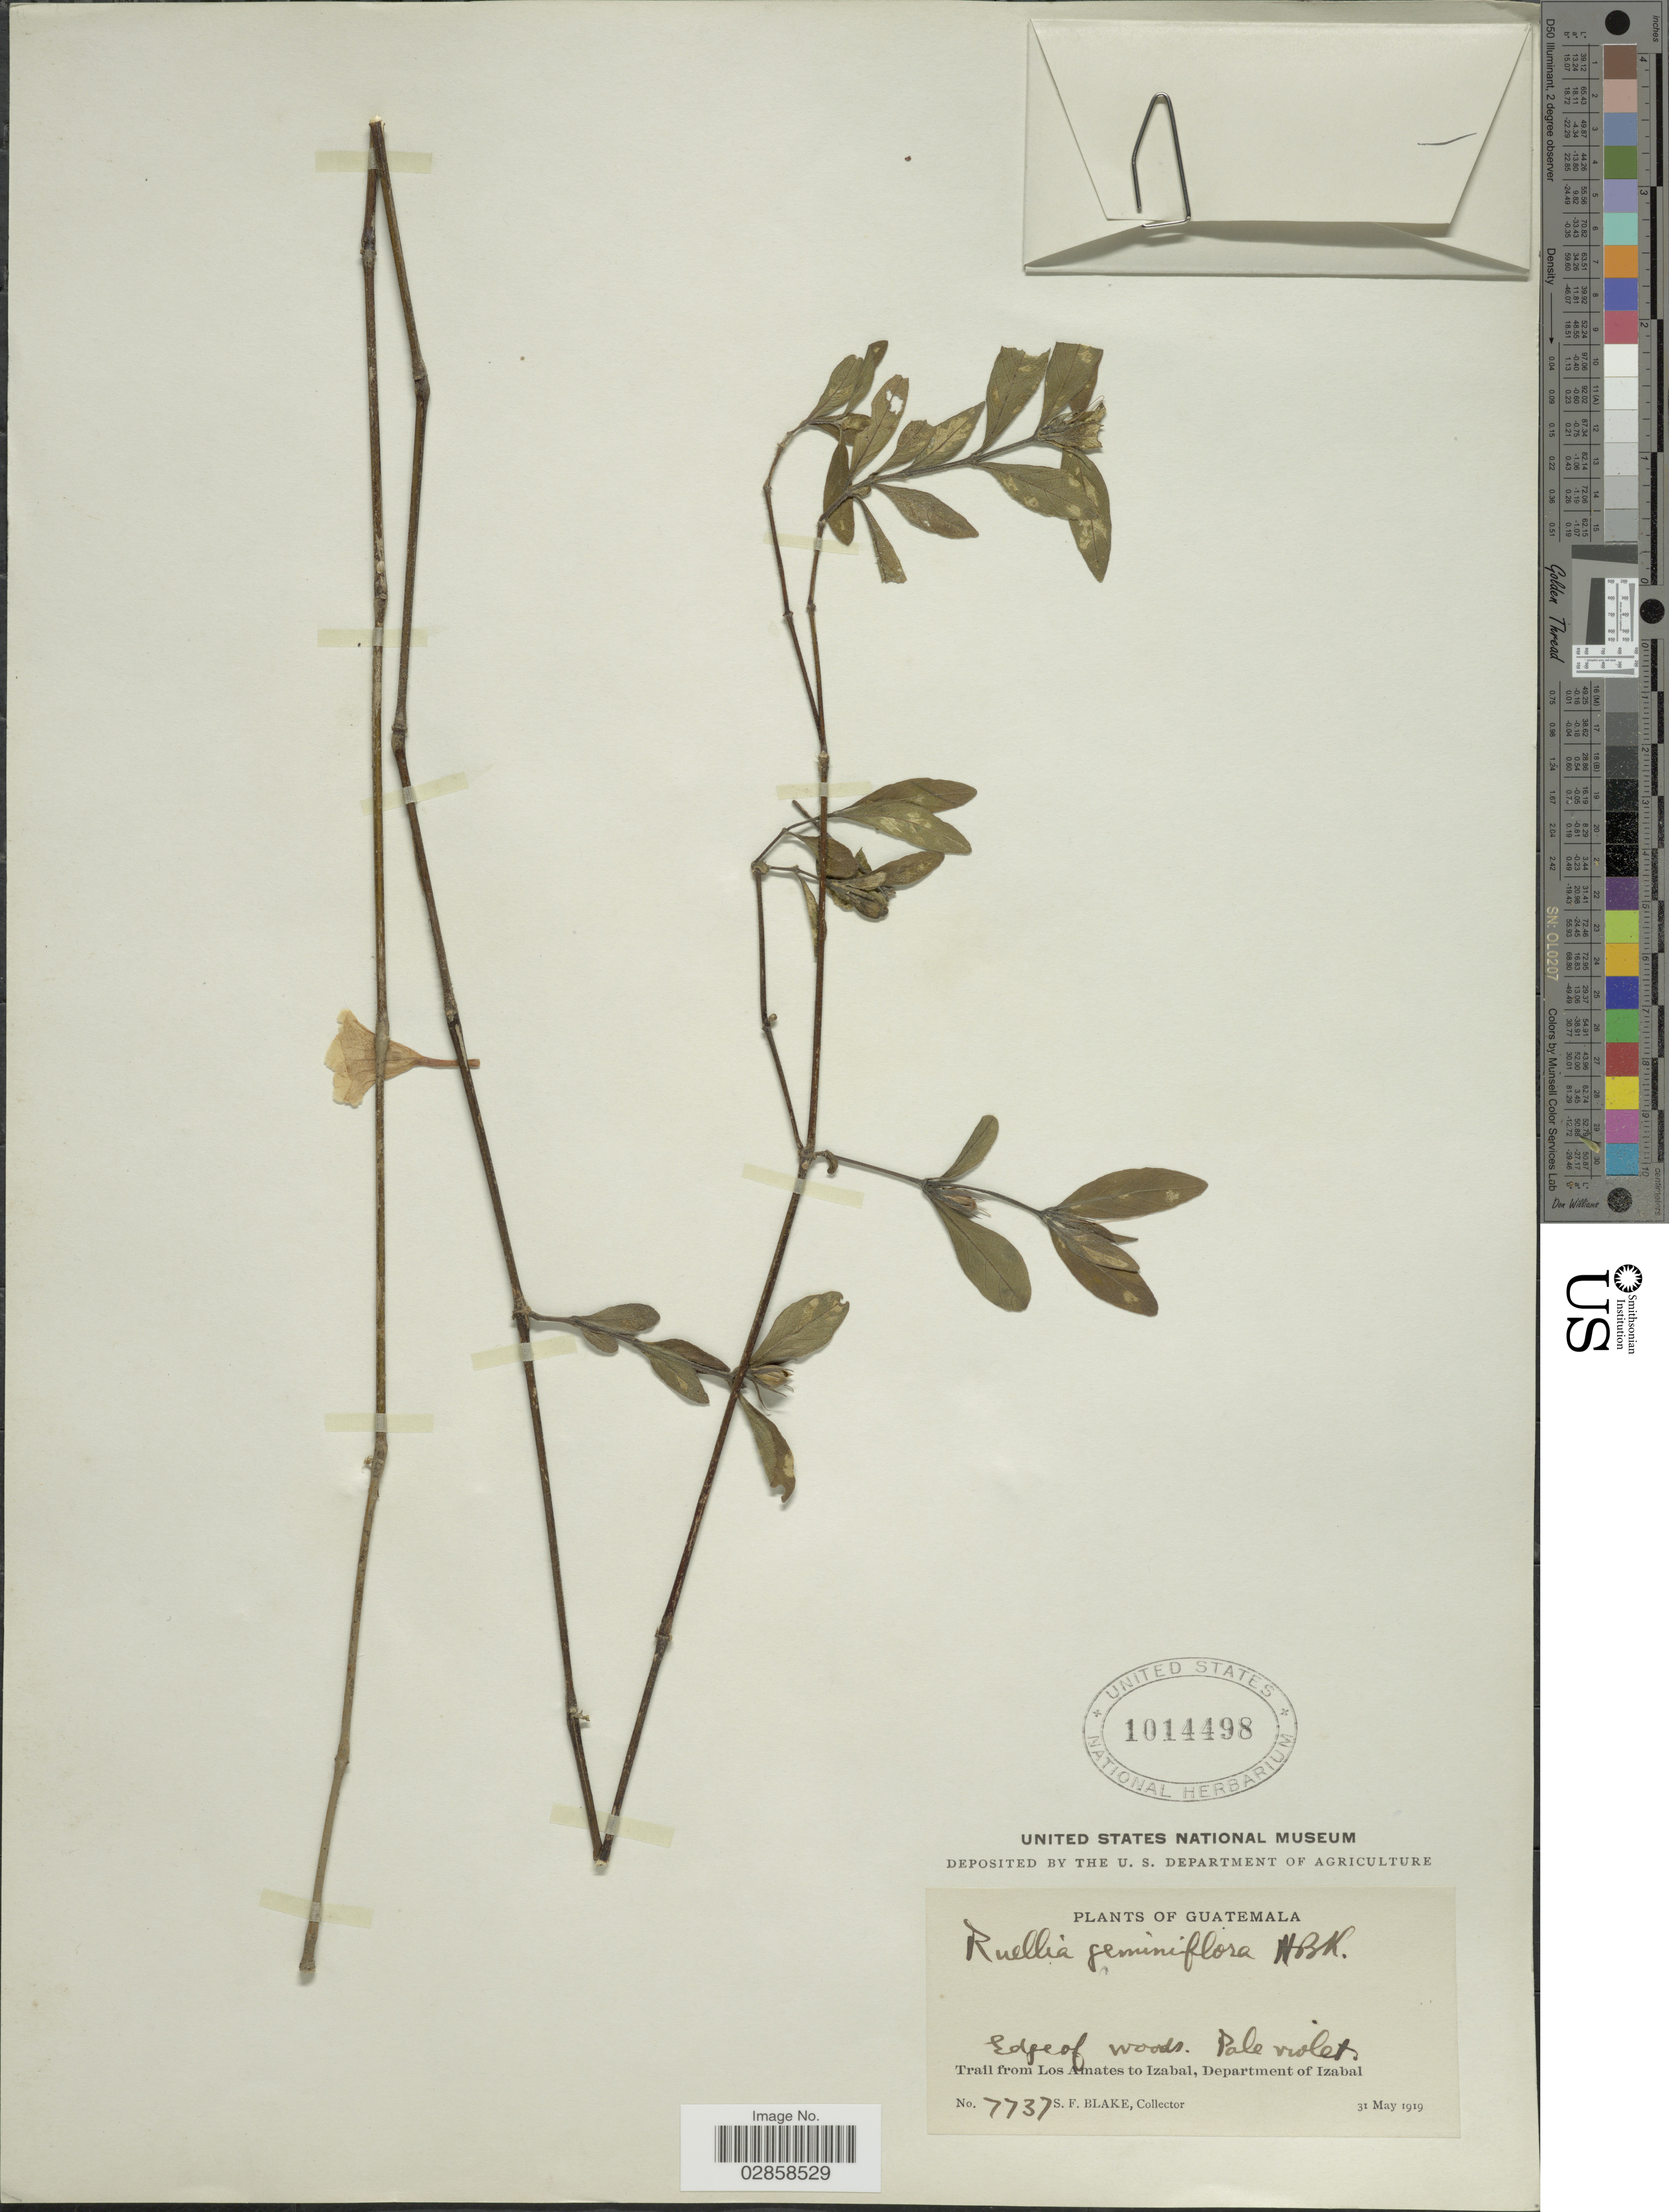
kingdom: Plantae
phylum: Tracheophyta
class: Magnoliopsida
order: Lamiales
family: Acanthaceae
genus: Ruellia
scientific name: Ruellia geminiflora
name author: Kunth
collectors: S. Blake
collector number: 7737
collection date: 1919-05-31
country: Guatemala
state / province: Izabal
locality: Trail from Los Amates to Izabal, Department of Izabal.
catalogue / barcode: US 1014498